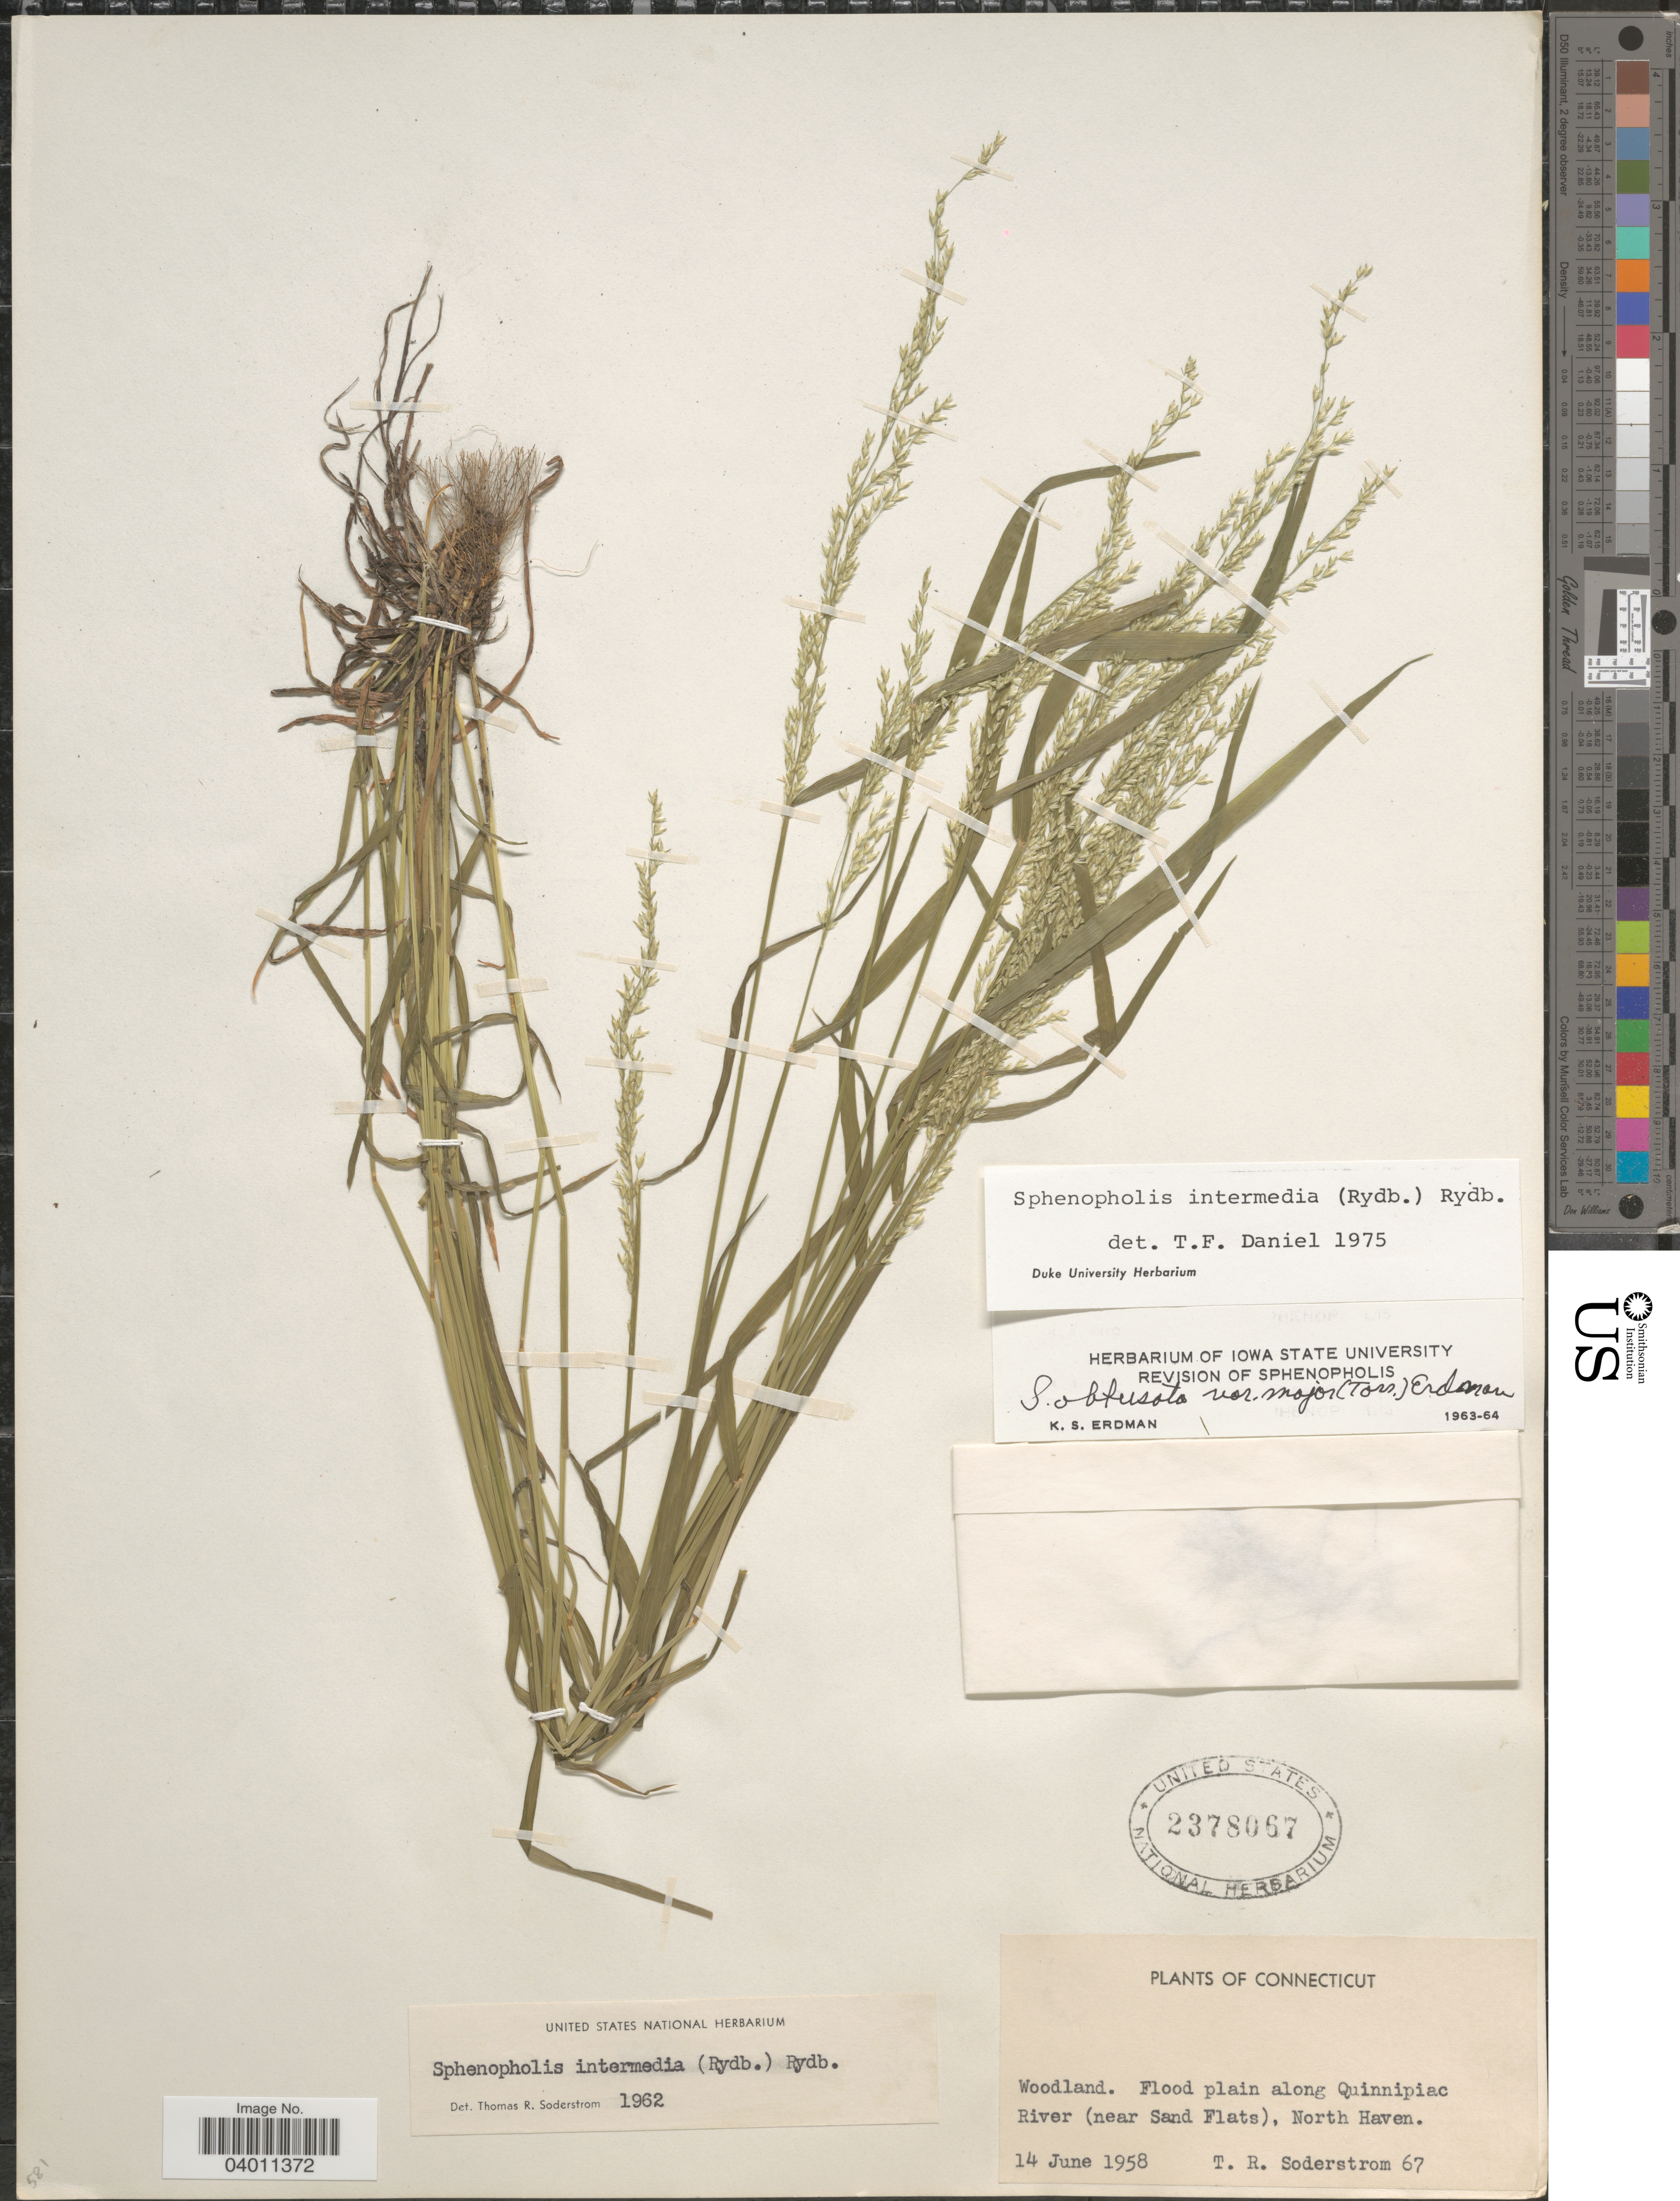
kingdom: Plantae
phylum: Tracheophyta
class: Liliopsida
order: Poales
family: Poaceae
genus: Sphenopholis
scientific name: Sphenopholis intermedia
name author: (Rydb.) Rydb.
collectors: T. R. Soderstrom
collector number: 67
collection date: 1958-06-14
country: United States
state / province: Connecticut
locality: Woodland. Flood plain along Quinnipiac River (near Sand Flats), North Haven.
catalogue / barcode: US 2378067